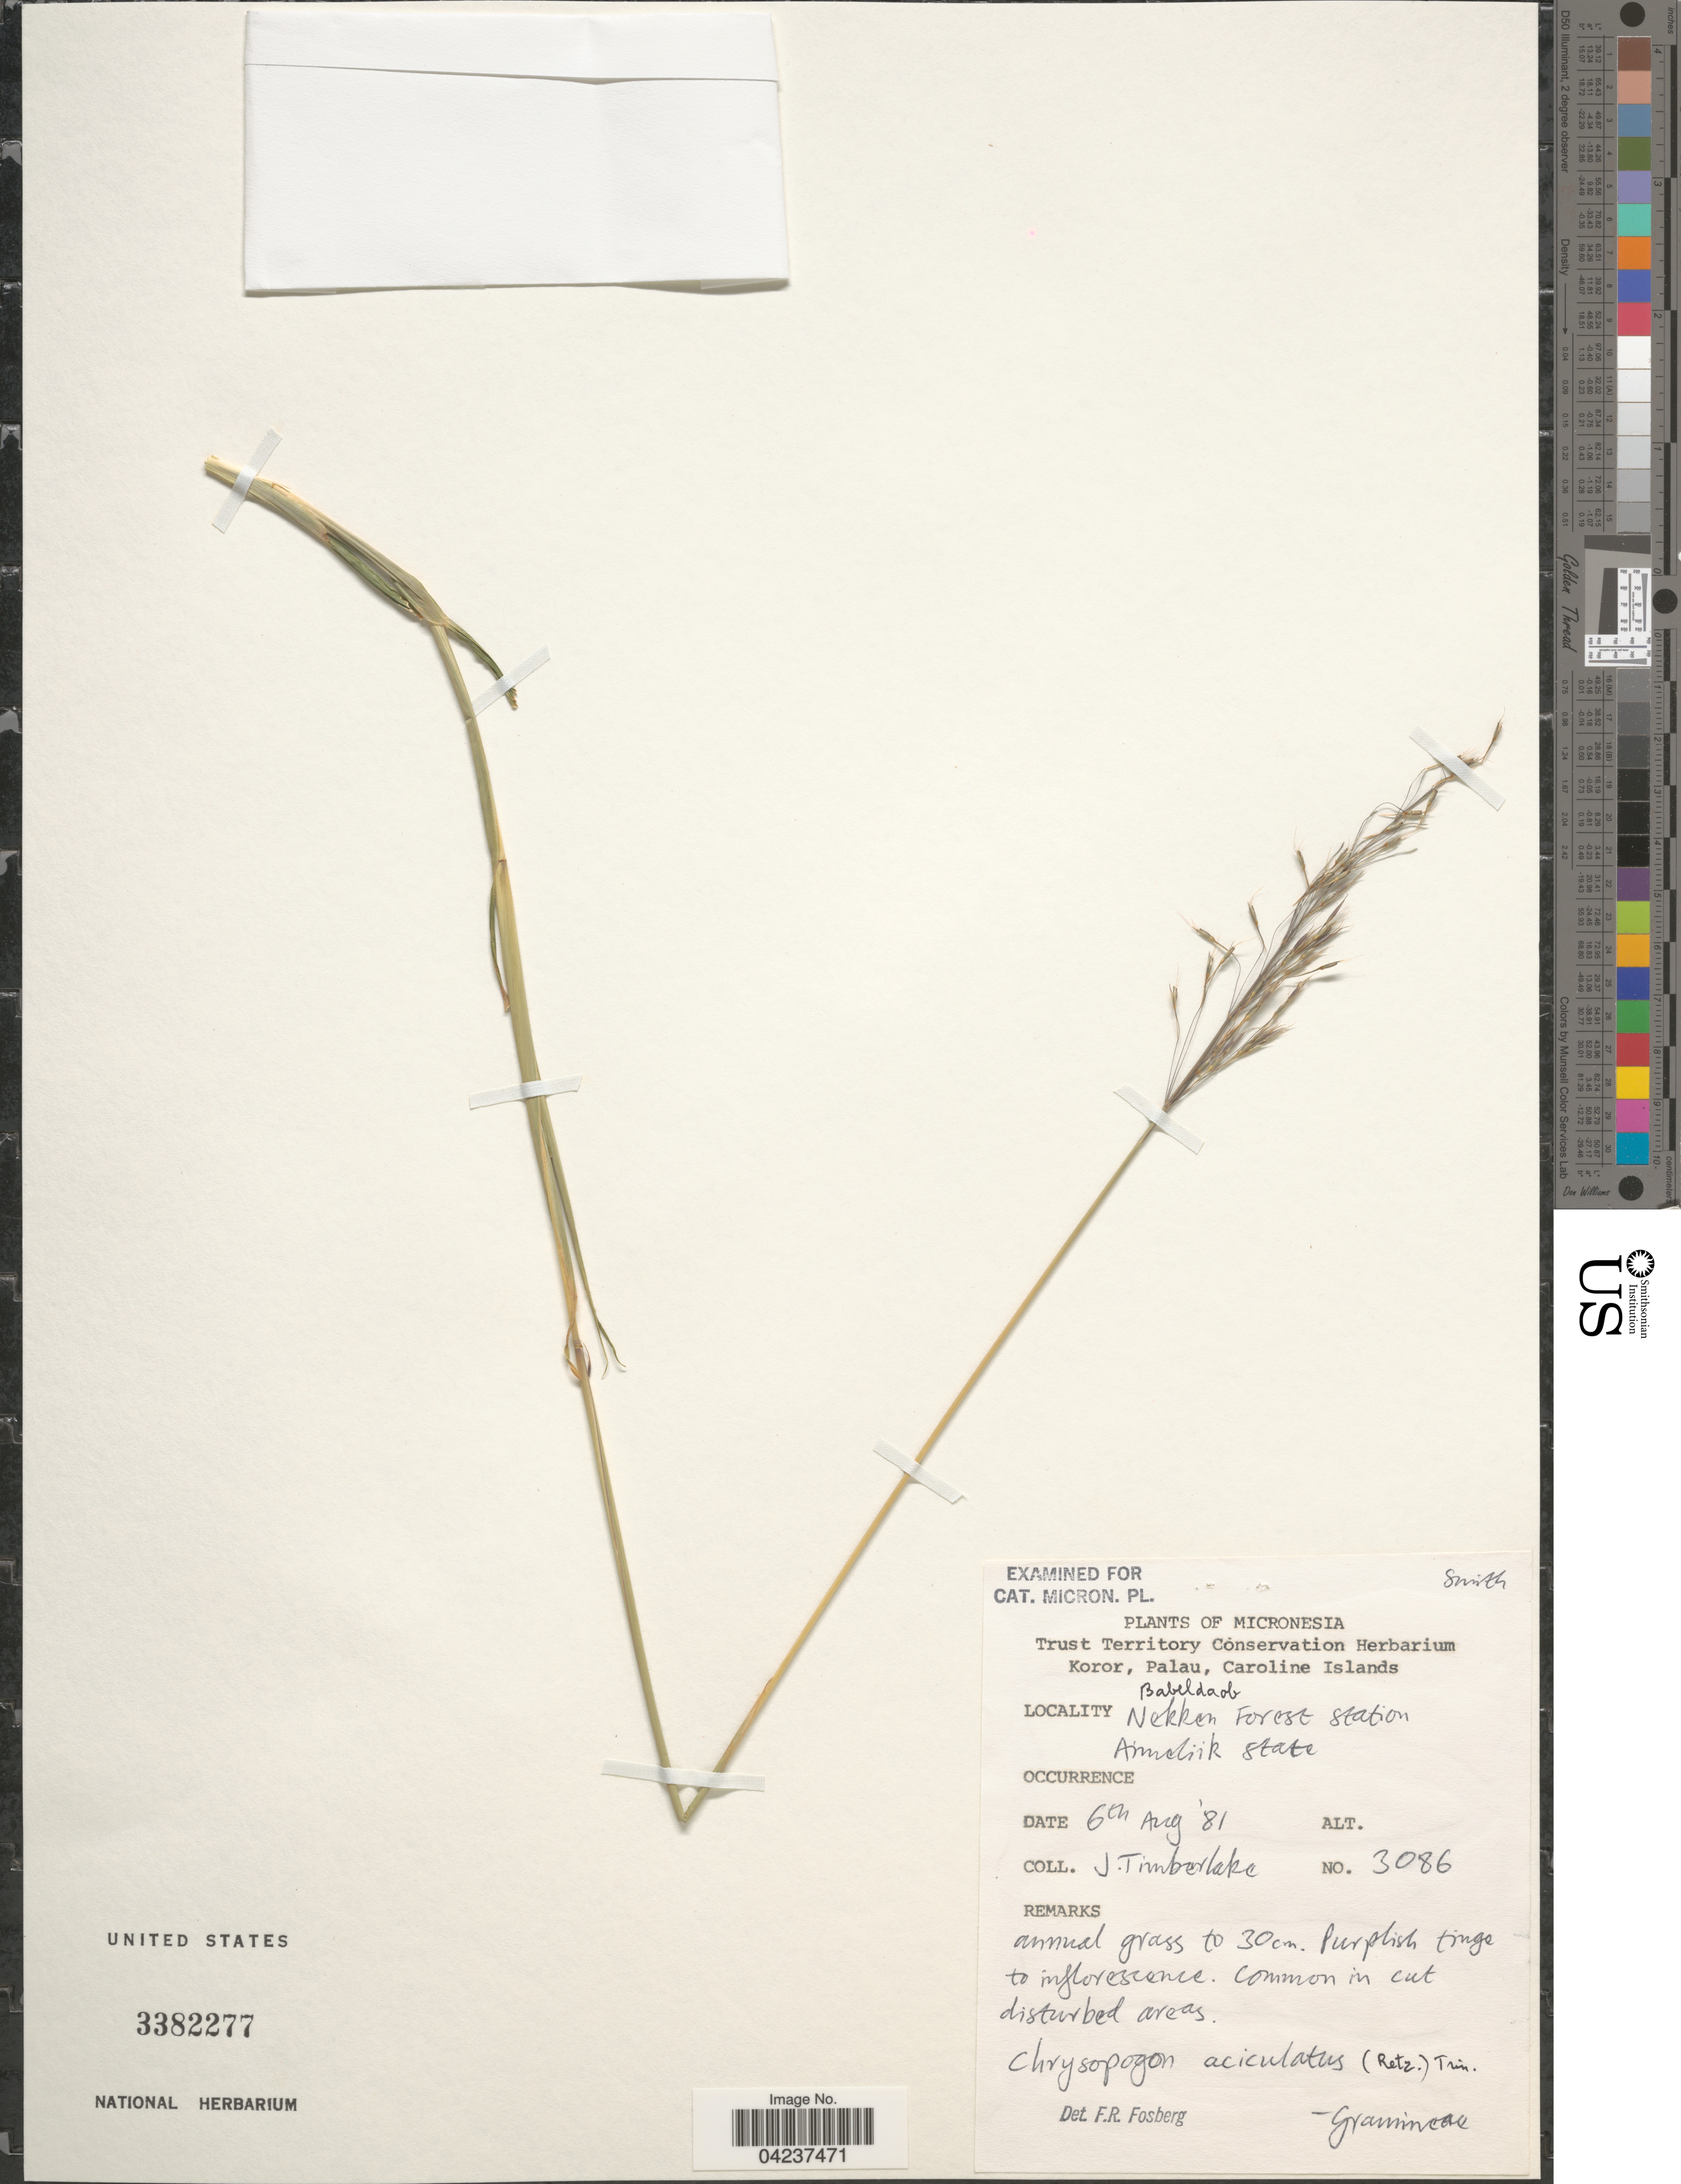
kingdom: Plantae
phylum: Tracheophyta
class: Liliopsida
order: Poales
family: Poaceae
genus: Chrysopogon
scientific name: Chrysopogon aciculatus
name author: (Retz.) Trin.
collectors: J. Timberlake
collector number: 3086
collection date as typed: Transcribed d/m/y: 6/8/81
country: Palau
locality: Micronesia. Koror, Palau, Caroline Islands. Babeldaob. Nekken Forest Station Ameliik State.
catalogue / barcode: US 3382277